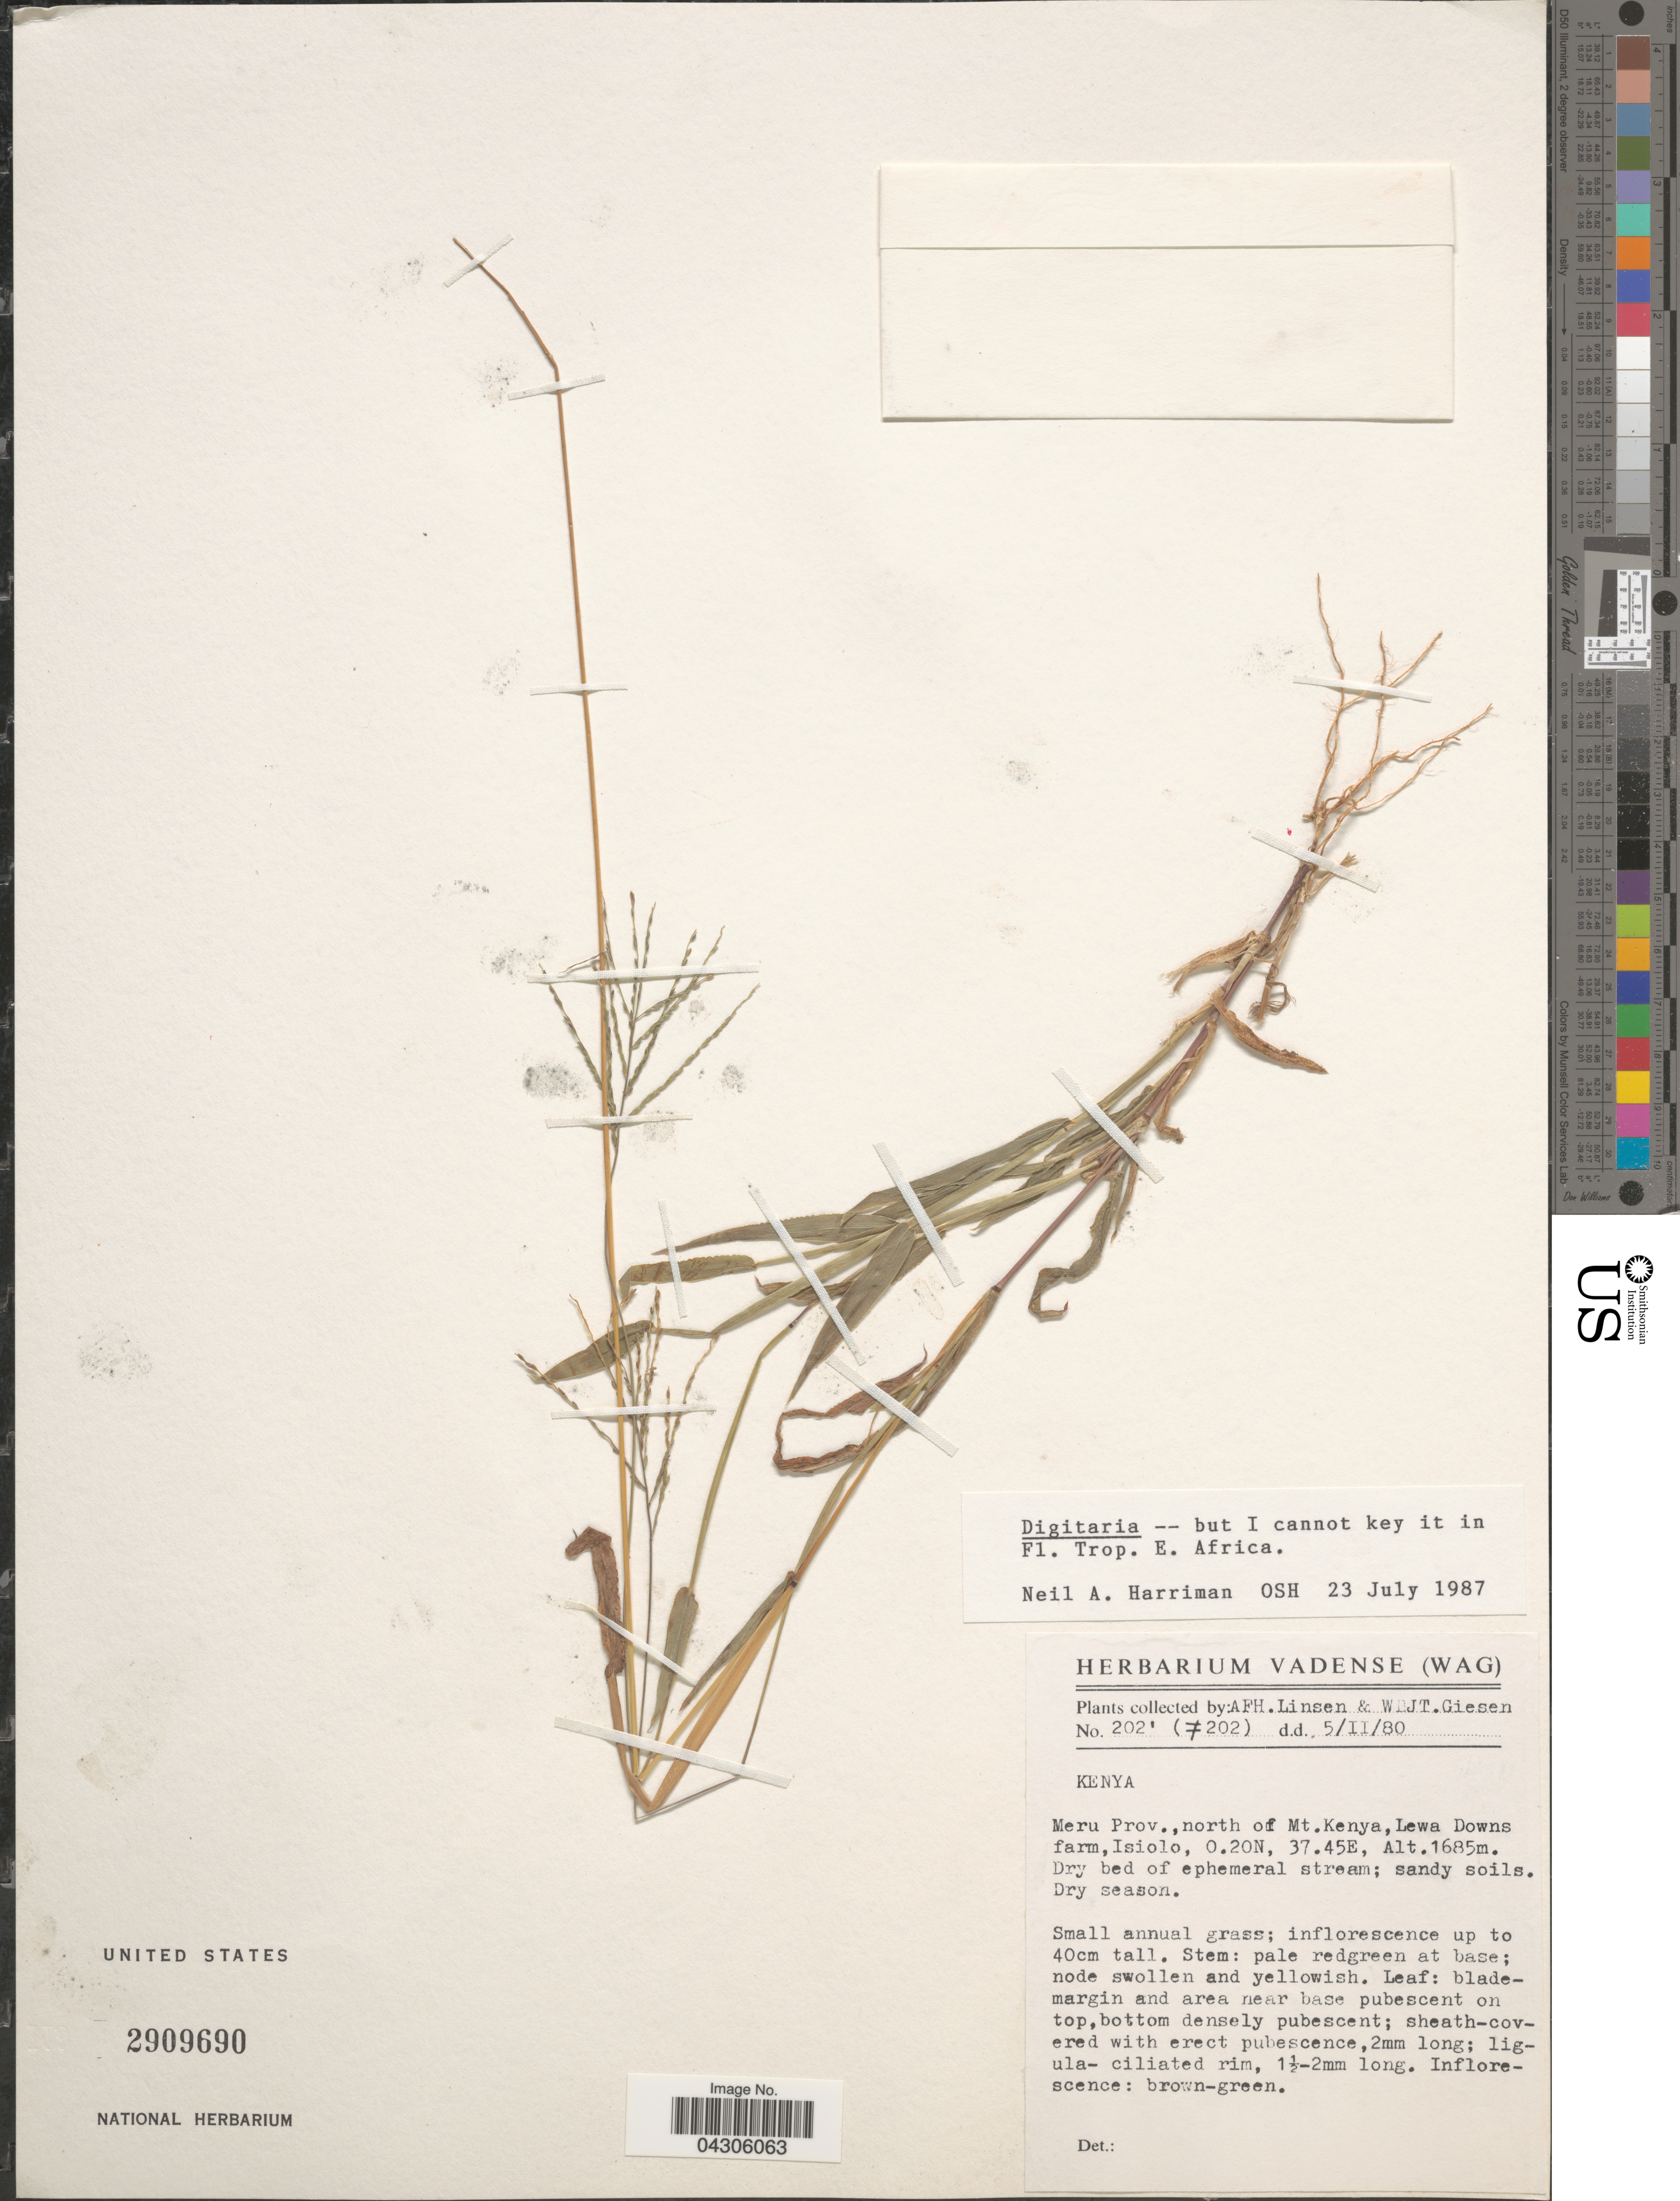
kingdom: Plantae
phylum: Tracheophyta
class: Liliopsida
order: Poales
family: Poaceae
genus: Digitaria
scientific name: Digitaria sp.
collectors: A. Linsen & W. Giesen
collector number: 202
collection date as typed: Transcribed d/m/y: 5/2/80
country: Kenya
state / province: Meru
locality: Meru Prov., north of Mt. Kenya, Lewa Downs farm, Isiolo.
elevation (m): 1685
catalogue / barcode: US 2909690